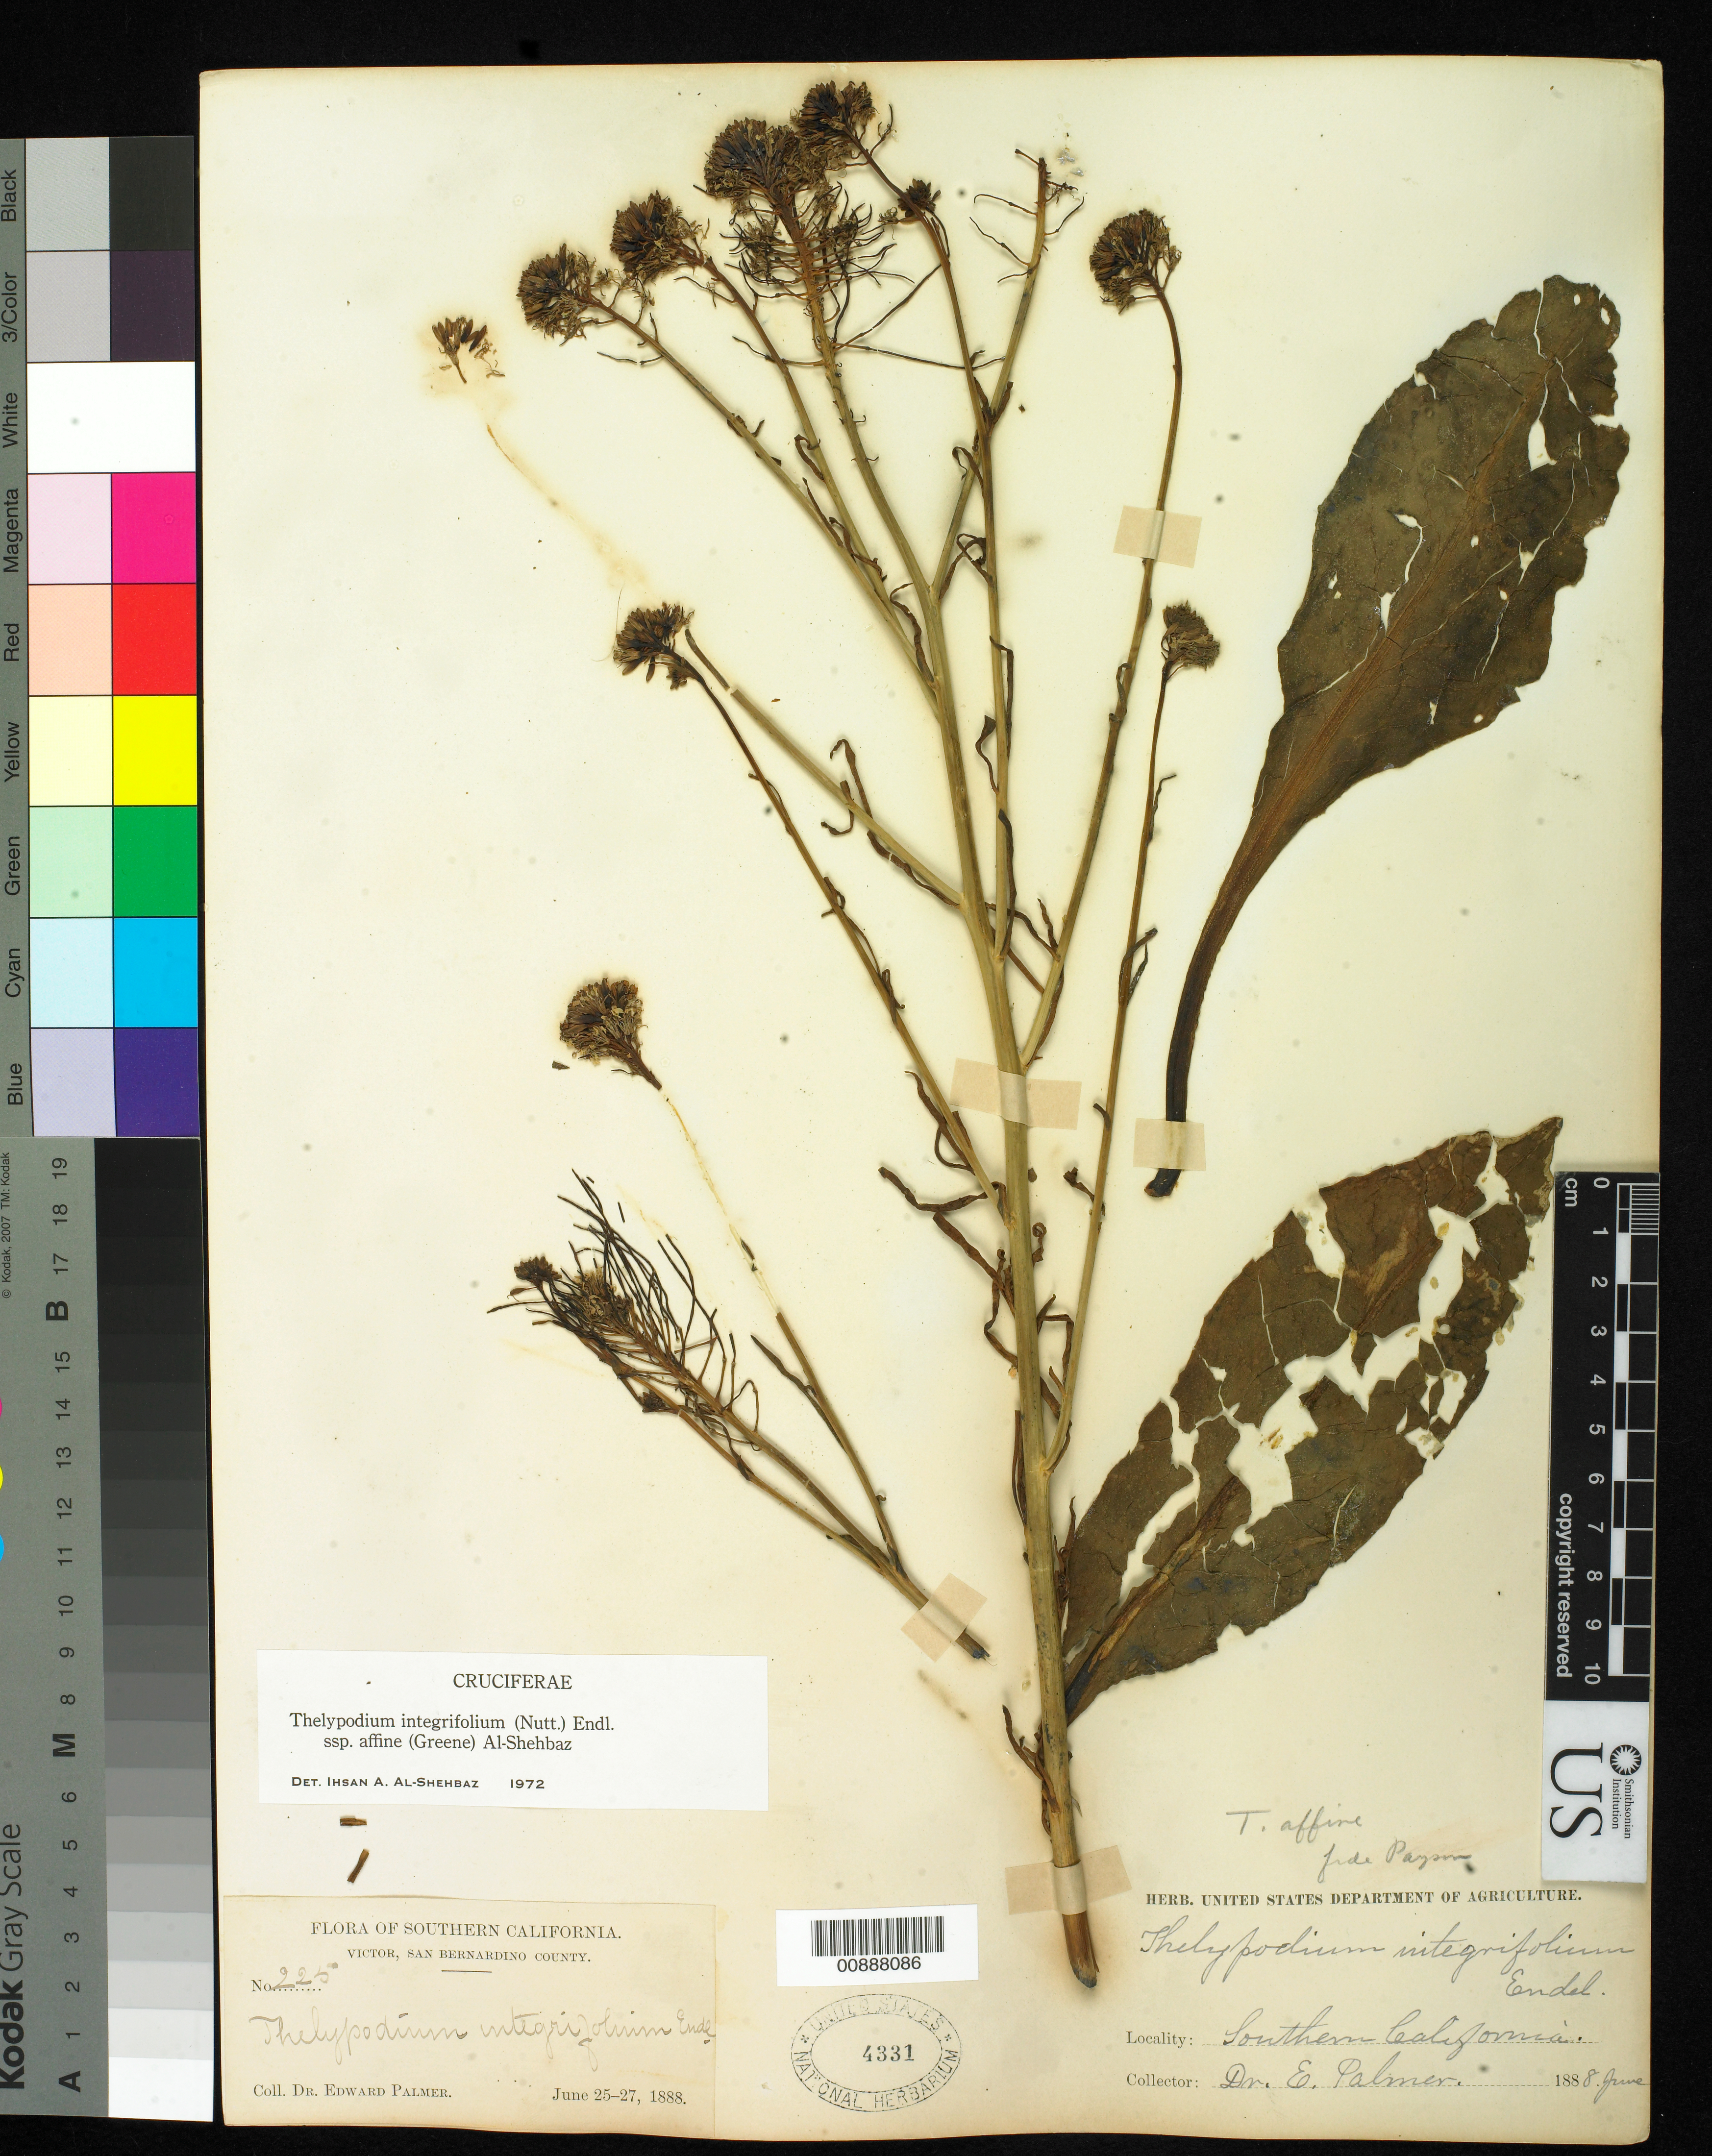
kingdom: Plantae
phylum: Tracheophyta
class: Magnoliopsida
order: Brassicales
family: Brassicaceae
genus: Thelypodium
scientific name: Thelypodium integrifolium subsp. affine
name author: (Greene) Al-Shehbaz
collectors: E. Palmer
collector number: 225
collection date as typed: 25 Jun 1888 to 27 Jun 1888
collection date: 1888-06-25/1888-06-27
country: United States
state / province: California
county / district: San Bernardino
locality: Victor, San Bernardino County, California.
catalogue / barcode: US 4331